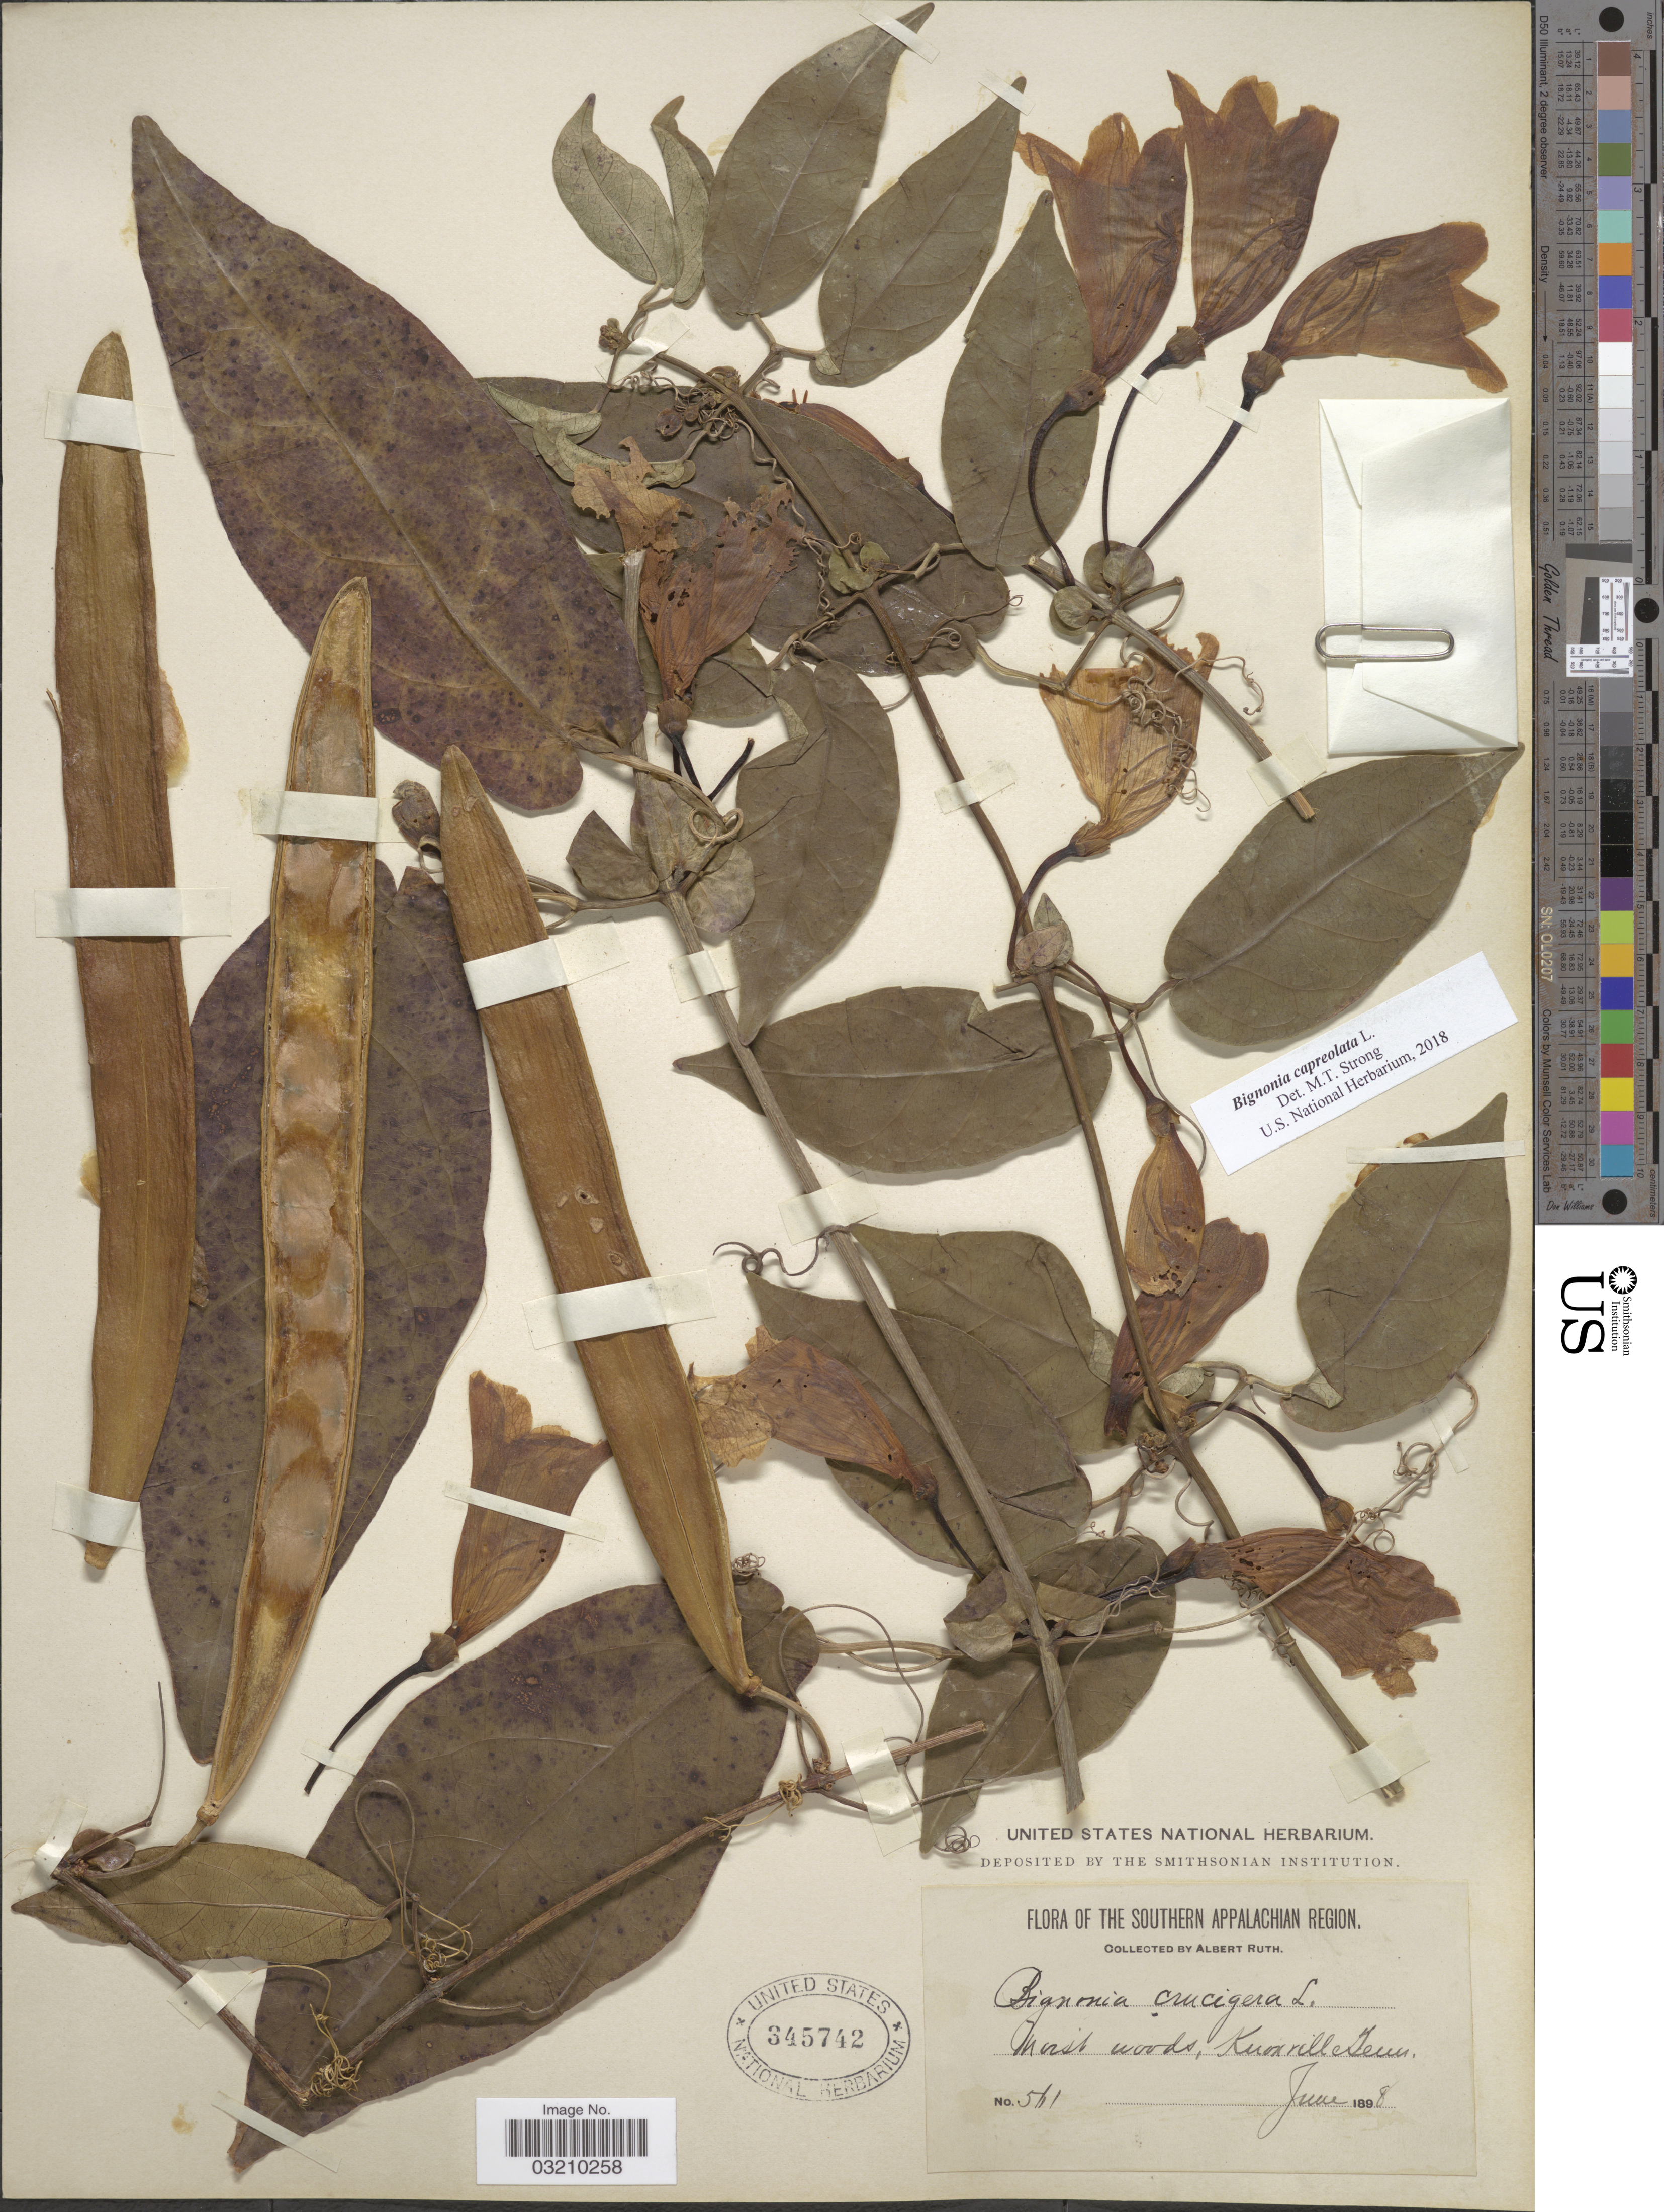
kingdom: Plantae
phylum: Tracheophyta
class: Magnoliopsida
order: Lamiales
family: Bignoniaceae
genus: Bignonia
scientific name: Bignonia capreolata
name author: L.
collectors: A. Ruth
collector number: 561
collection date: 1898-06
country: United States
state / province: Tennessee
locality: The Southern Appalachian Region. Knoxville.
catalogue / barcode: US 345742